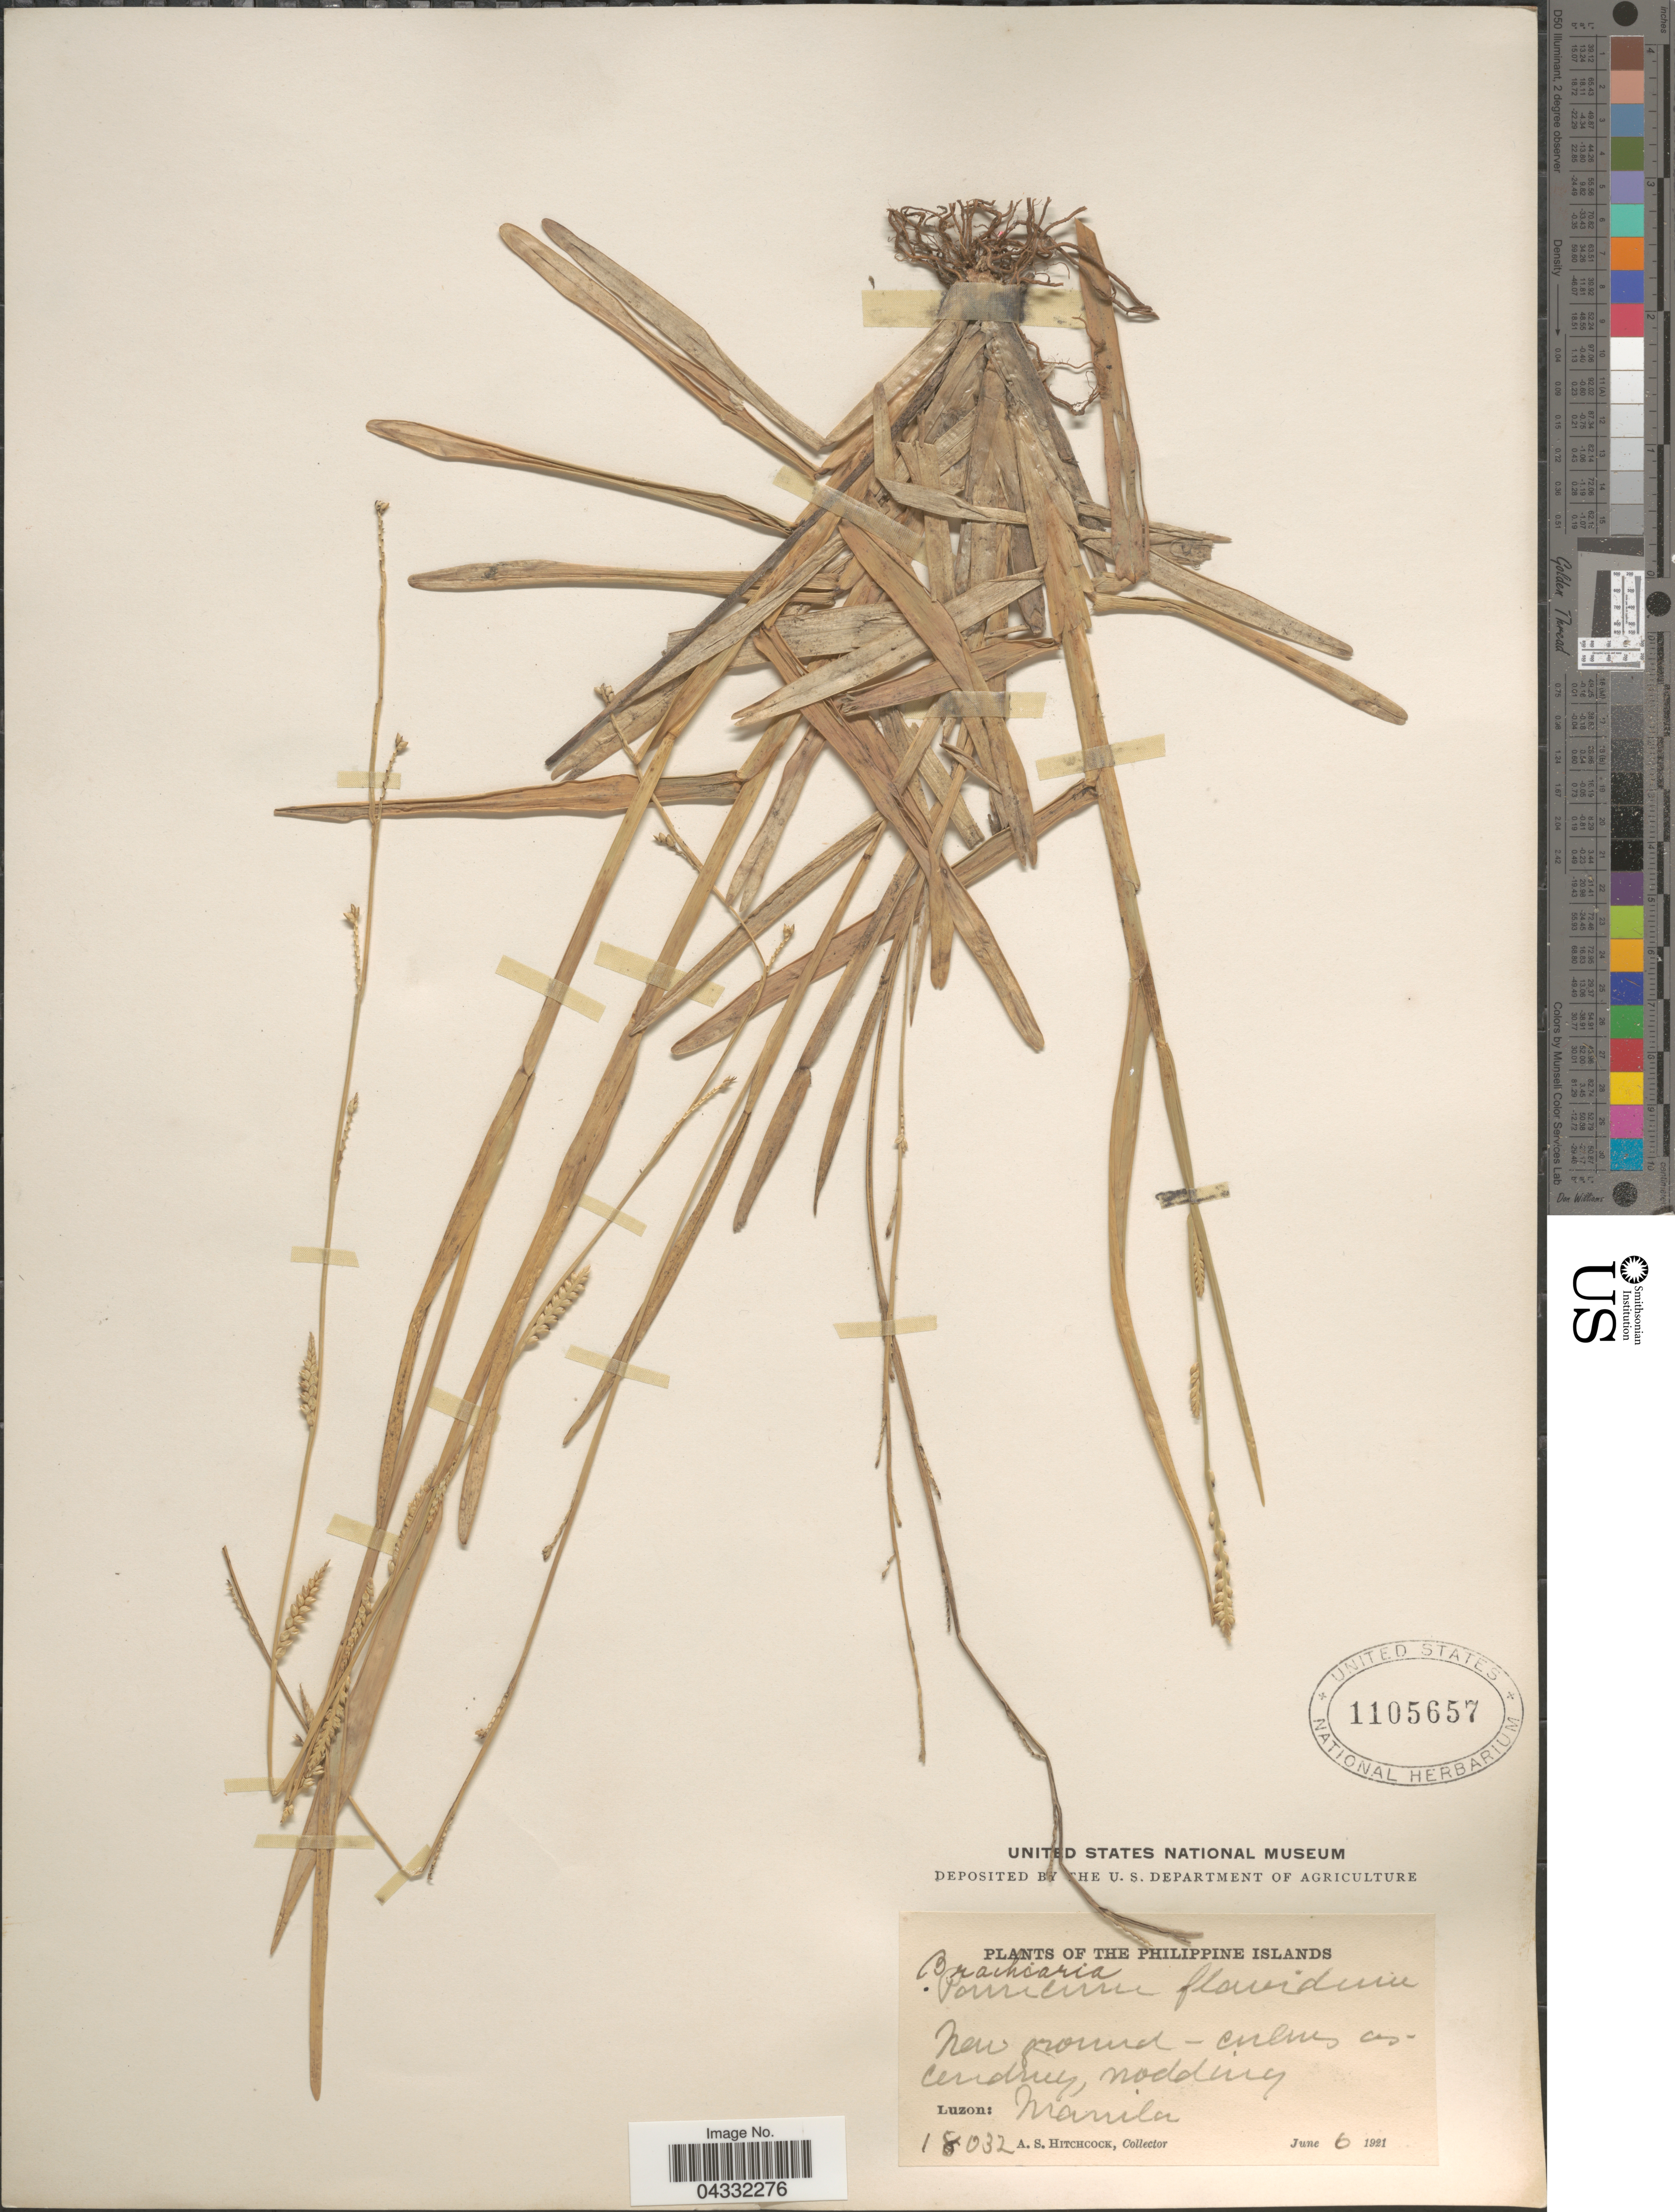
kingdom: Plantae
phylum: Tracheophyta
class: Liliopsida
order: Poales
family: Poaceae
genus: Setaria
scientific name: Setaria flavida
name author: (Retz.) Veldkamp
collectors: A. S. Hitchcock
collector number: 18032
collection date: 1921-06-06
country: Philippines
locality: The Philippine Islands. Luzon: Manila.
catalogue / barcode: US 1105657